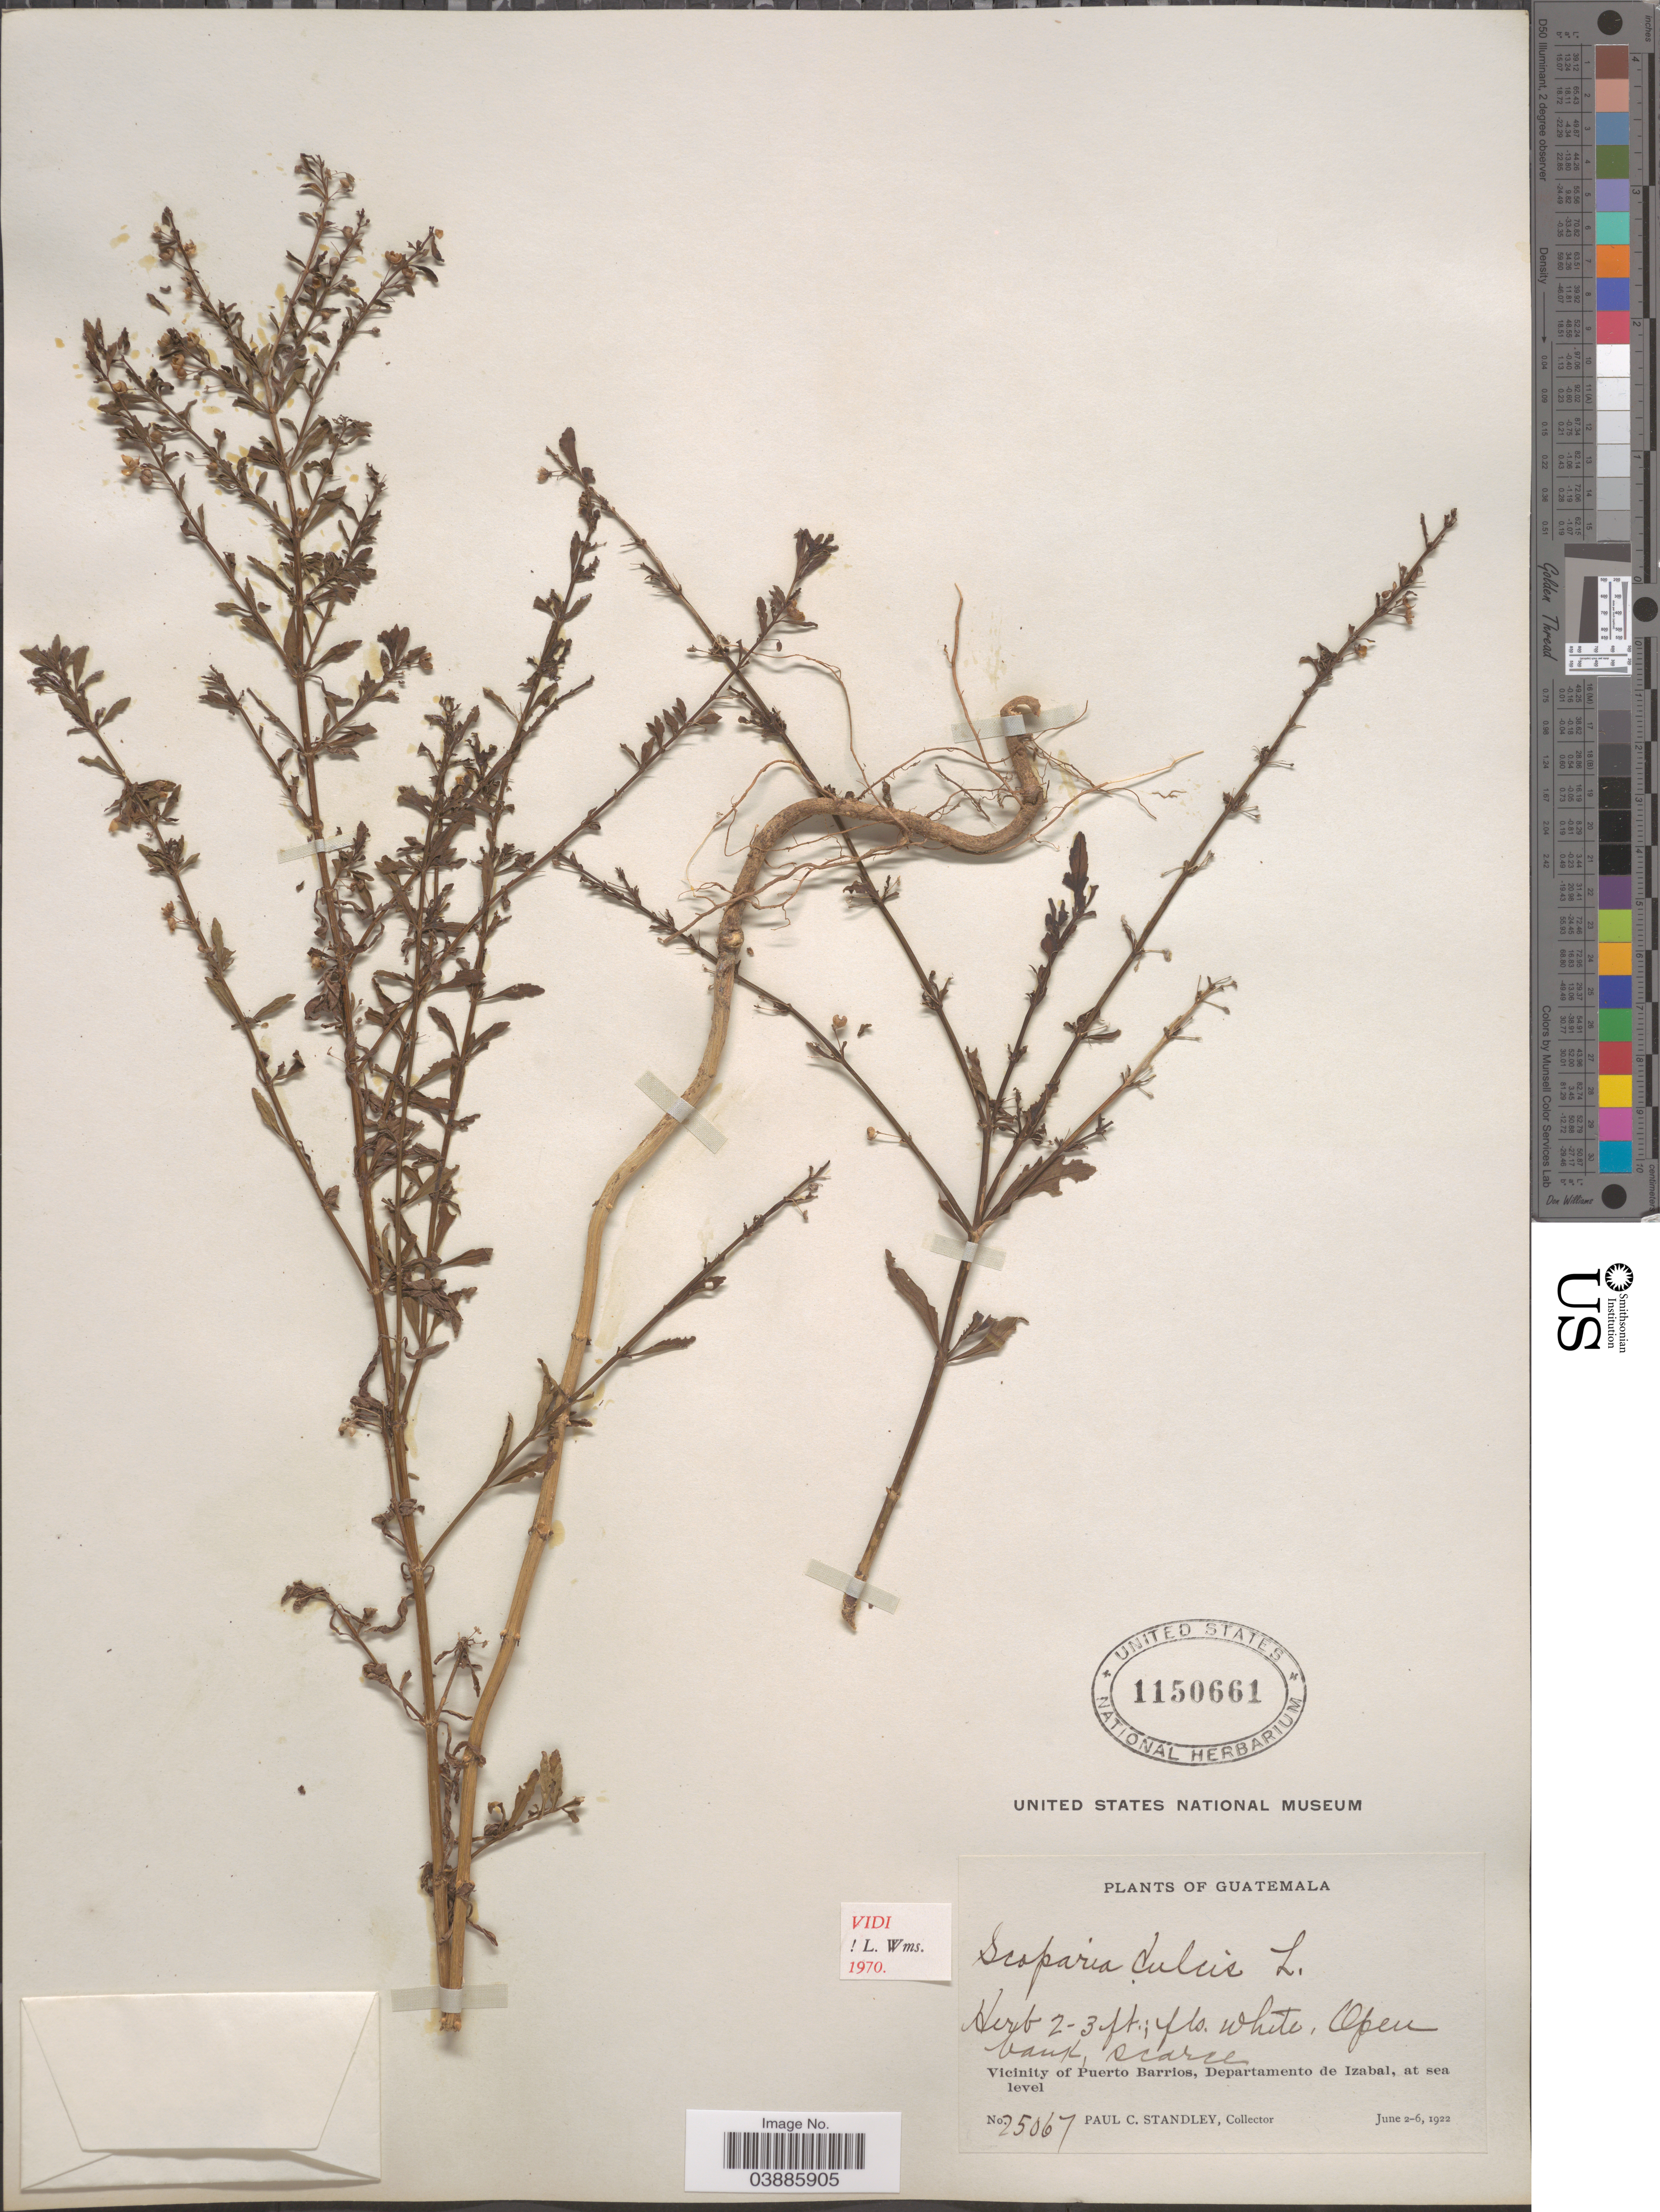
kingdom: Plantae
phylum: Tracheophyta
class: Magnoliopsida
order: Lamiales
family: Plantaginaceae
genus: Scoparia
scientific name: Scoparia dulcis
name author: L.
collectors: P. C. Standley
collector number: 25067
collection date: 1922-06-02/1922-06-06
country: Guatemala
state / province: Izabal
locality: Vicinity of Puerto Barrios, Departamento de Izabal.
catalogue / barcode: US 1150661